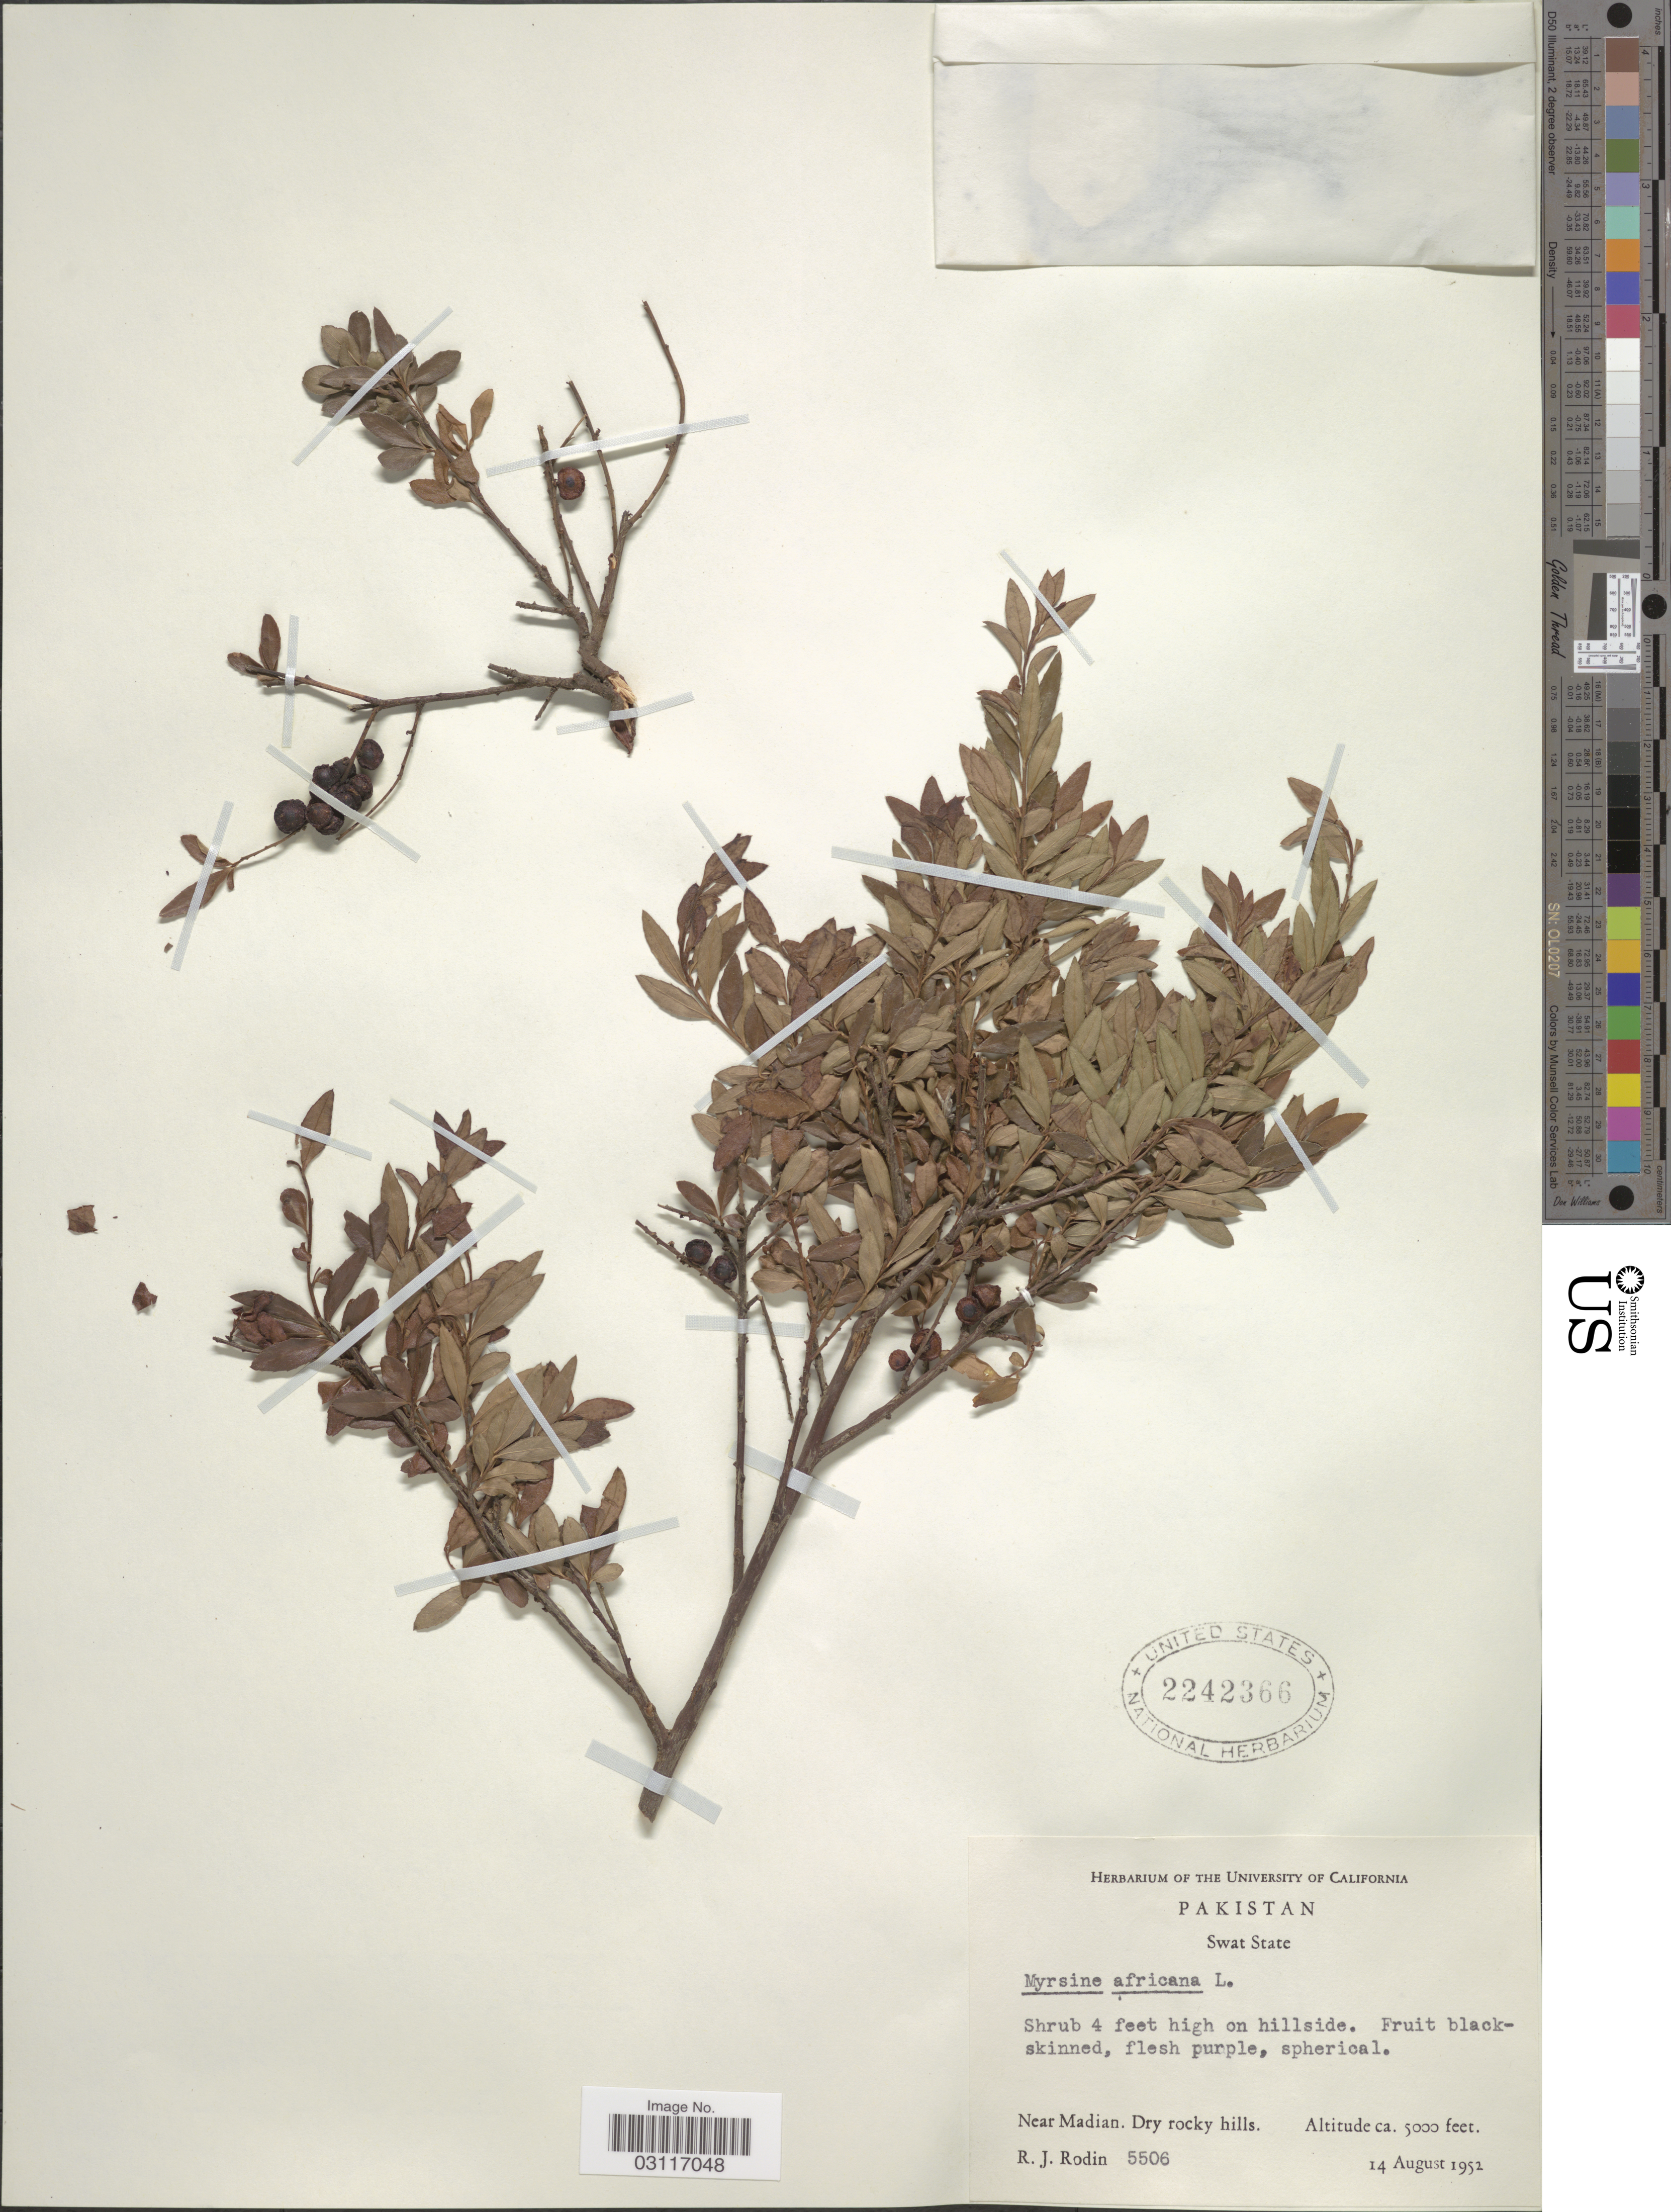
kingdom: Plantae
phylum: Tracheophyta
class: Magnoliopsida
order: Ericales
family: Primulaceae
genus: Myrsine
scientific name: Myrsine africana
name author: L.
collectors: R. J. Rodin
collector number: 5506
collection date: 1952-08-14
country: Pakistan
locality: Swat State. Near Madian.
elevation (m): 1524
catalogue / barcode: US 2242366